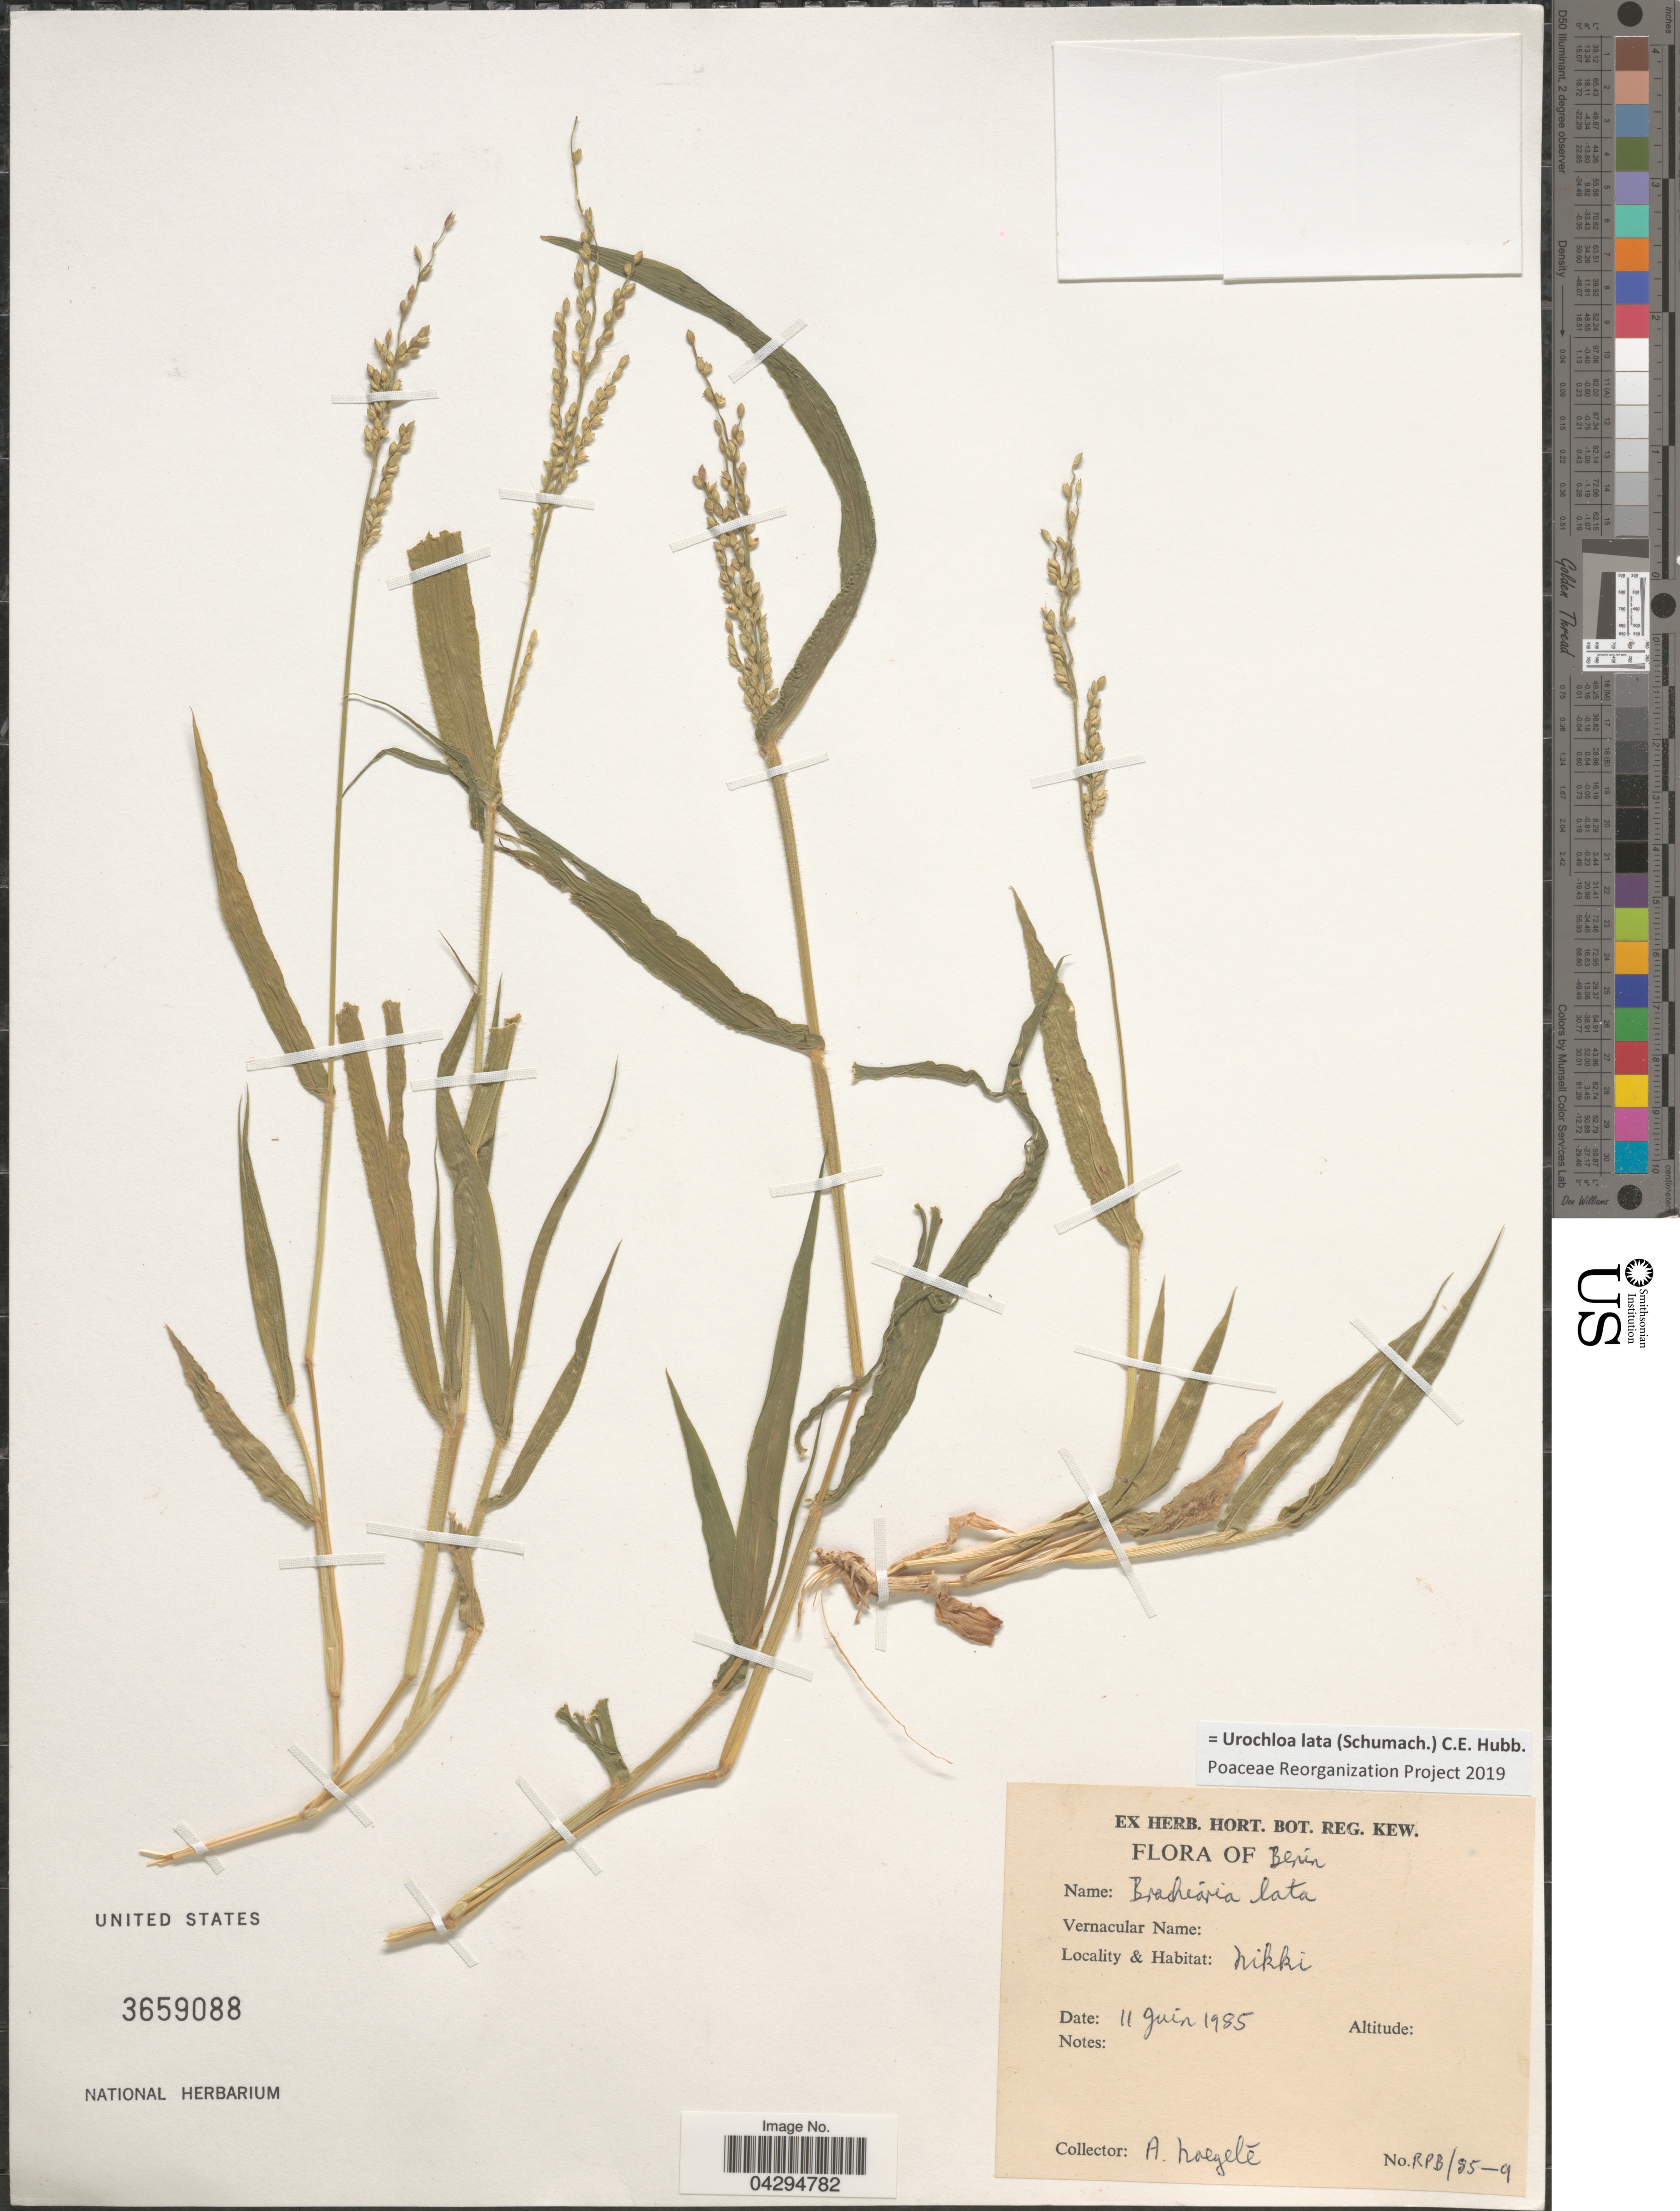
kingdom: Plantae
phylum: Tracheophyta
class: Liliopsida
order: Poales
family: Poaceae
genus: Urochloa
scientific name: Urochloa lata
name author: (Schumach.) C. E. Hubb.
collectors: A. Nolgete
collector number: RPB/85-9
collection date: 1985-06-11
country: Benin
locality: Nikki.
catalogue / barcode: US 3659088